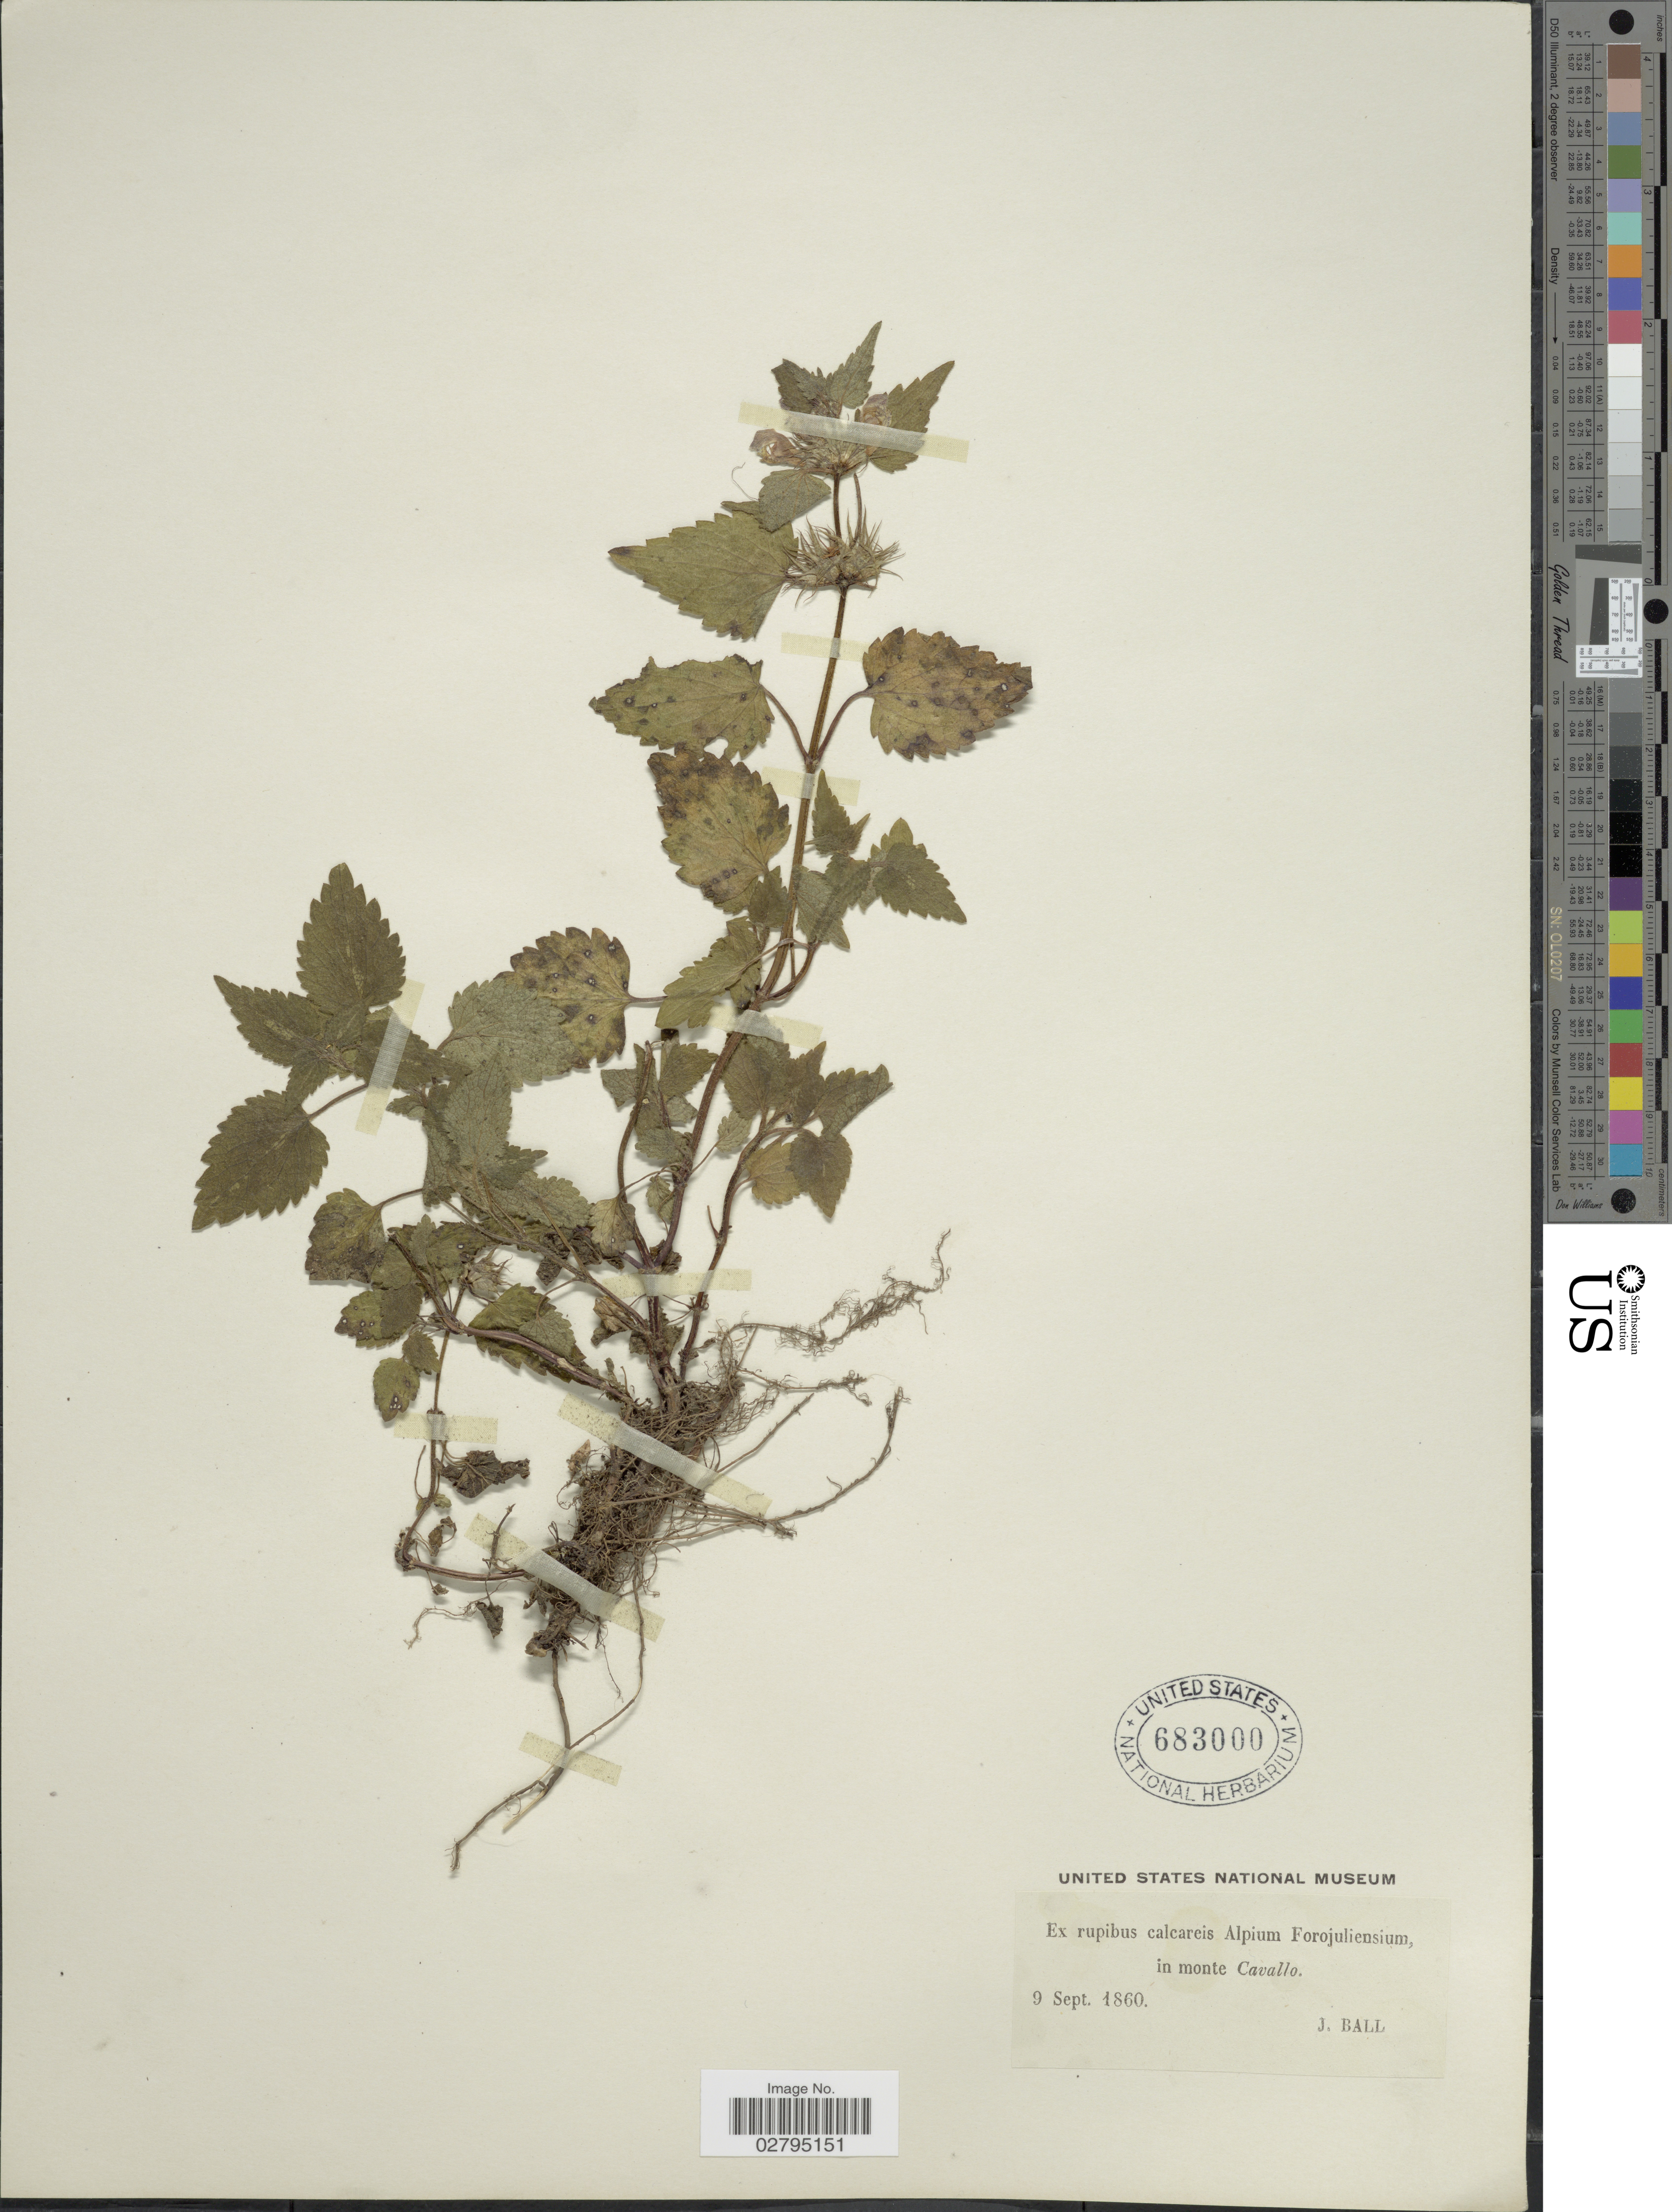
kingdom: Plantae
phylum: Tracheophyta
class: Magnoliopsida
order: Lamiales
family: Lamiaceae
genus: Lamium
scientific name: Lamium sp.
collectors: J. Ball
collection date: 1860-09-09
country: Italy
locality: Rupibus calcareis Alpium Forojuliensium, in monte Cavallo.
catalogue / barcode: US 683000